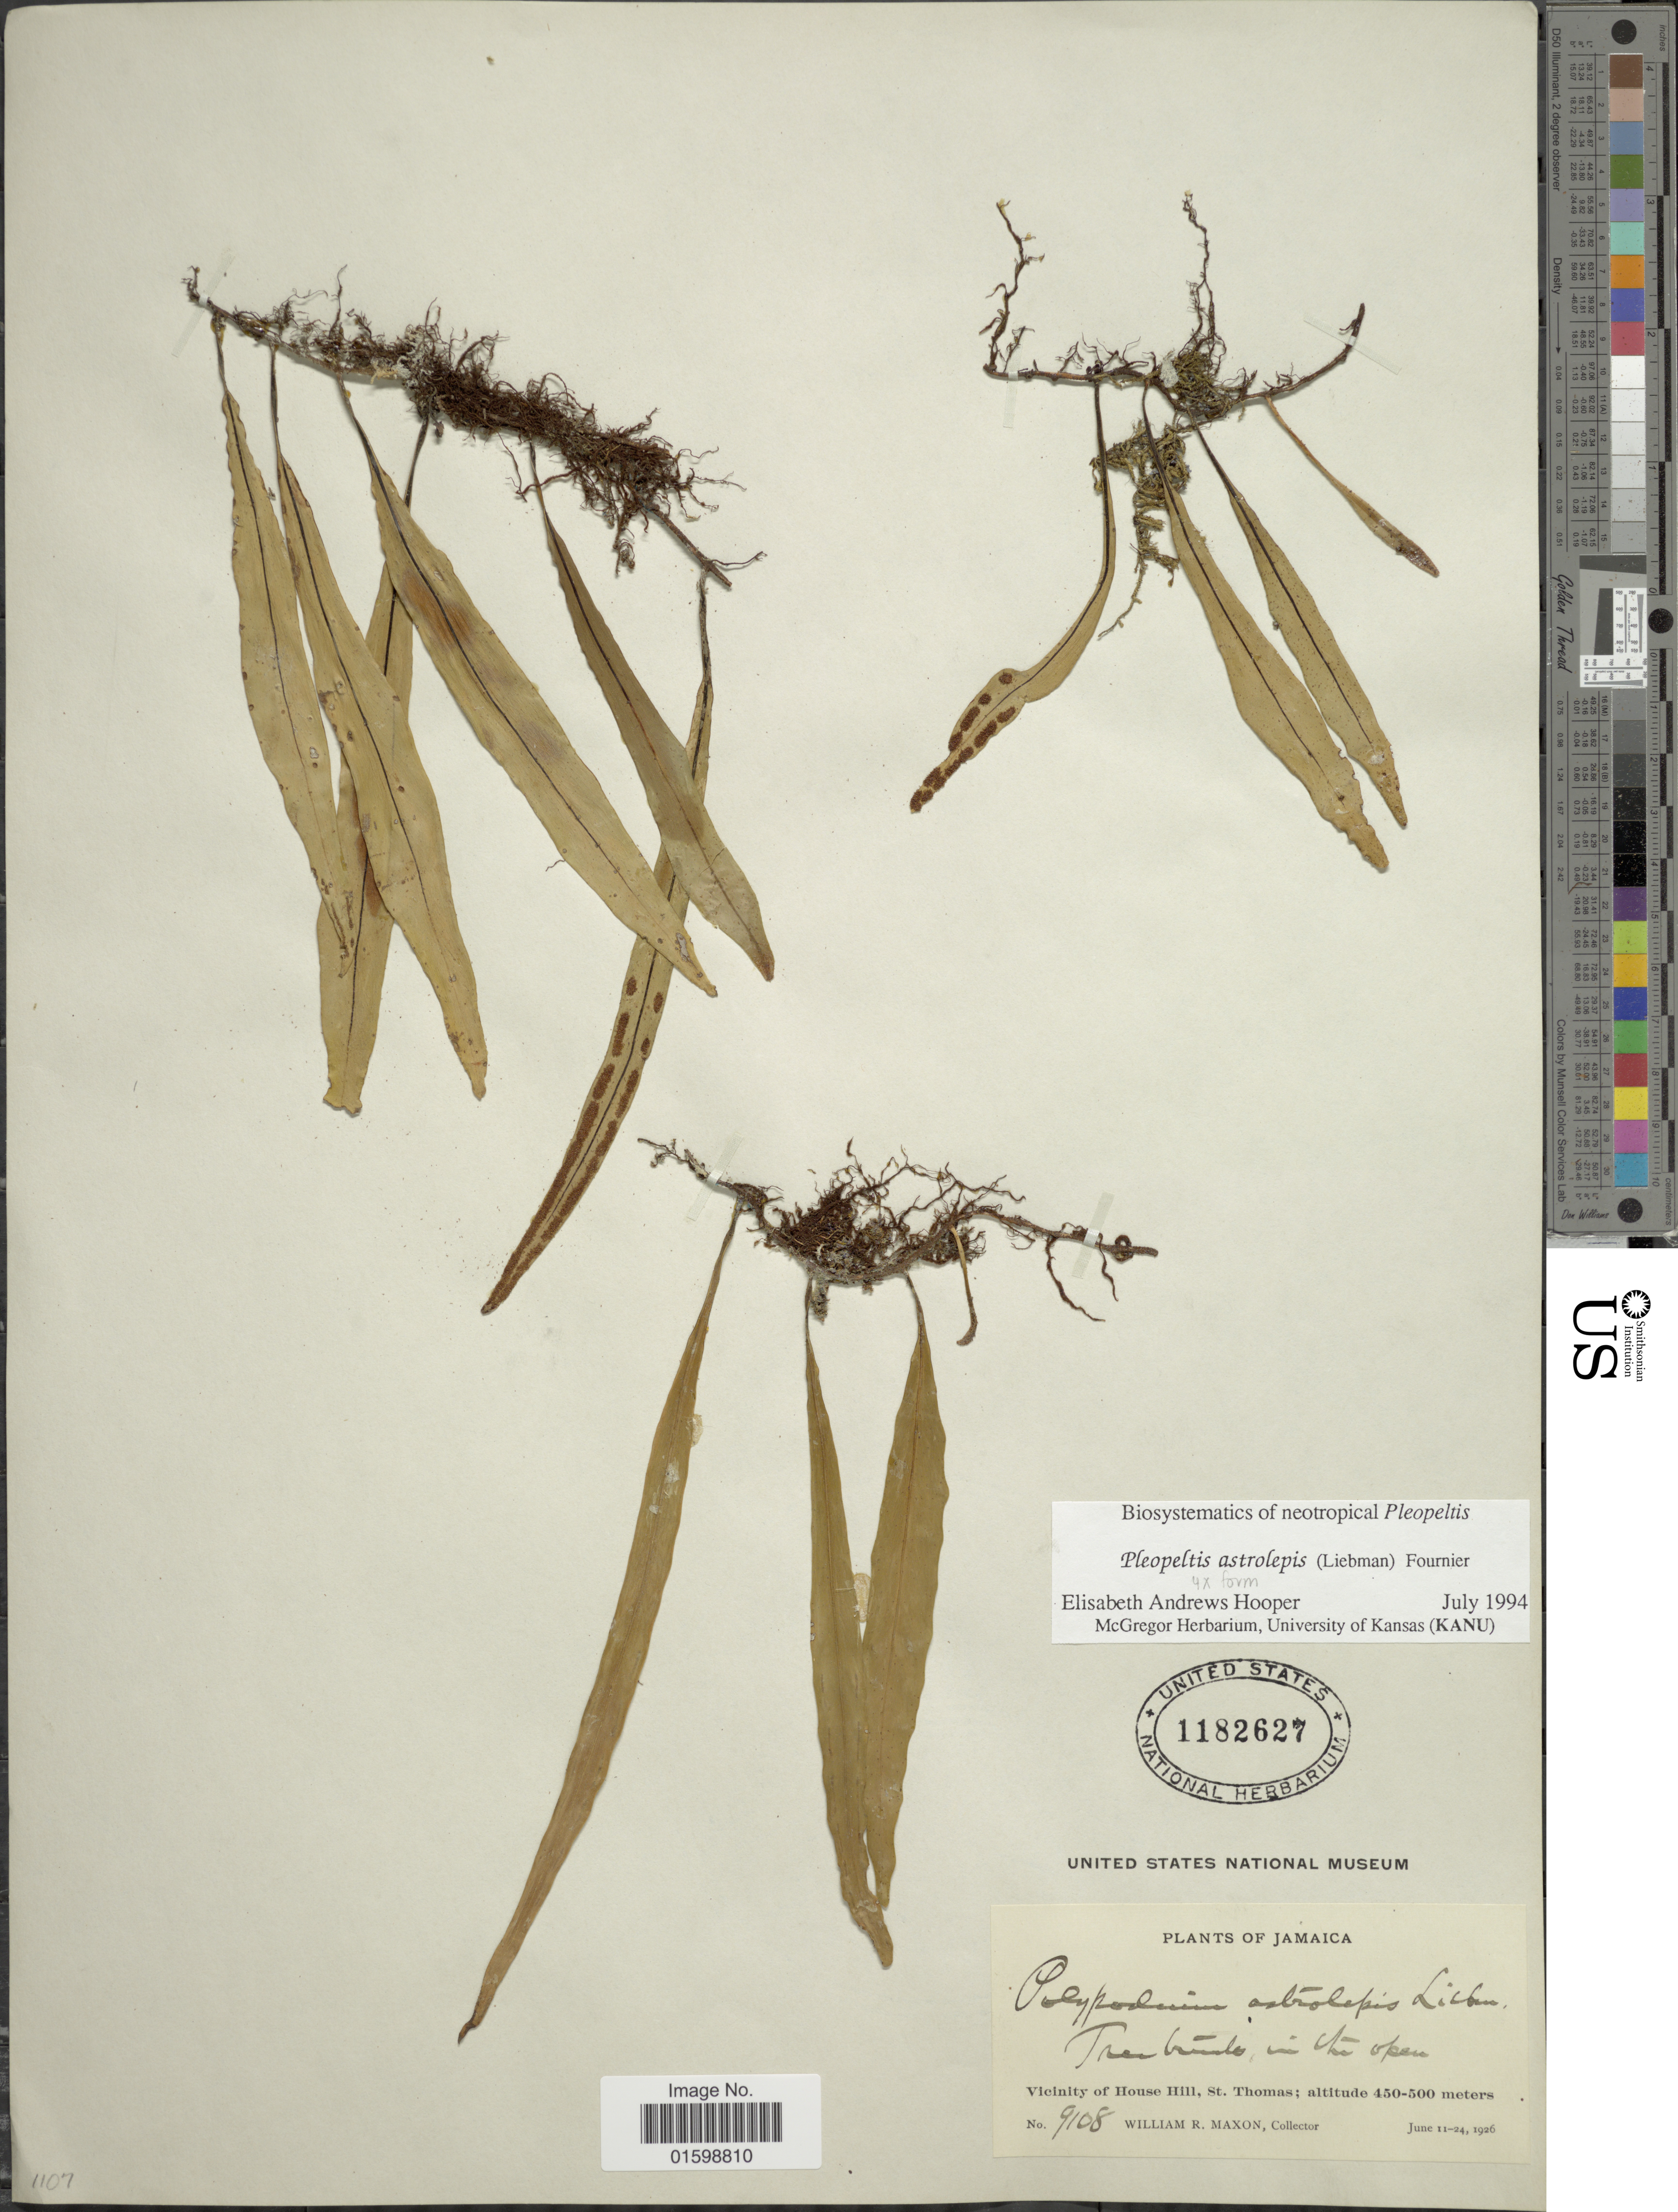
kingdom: Plantae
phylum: Tracheophyta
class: Polypodiopsida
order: Polypodiales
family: Polypodiaceae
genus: Pleopeltis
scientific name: Pleopeltis astrolepis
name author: (Liebm.) E. Fourn.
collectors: W. R. Maxon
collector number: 9108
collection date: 1926-06-11/1926-06-24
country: Jamaica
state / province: Saint Thomas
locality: Tree trunks, in the open, Vicinity of House Hill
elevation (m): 450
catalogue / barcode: US 1182627